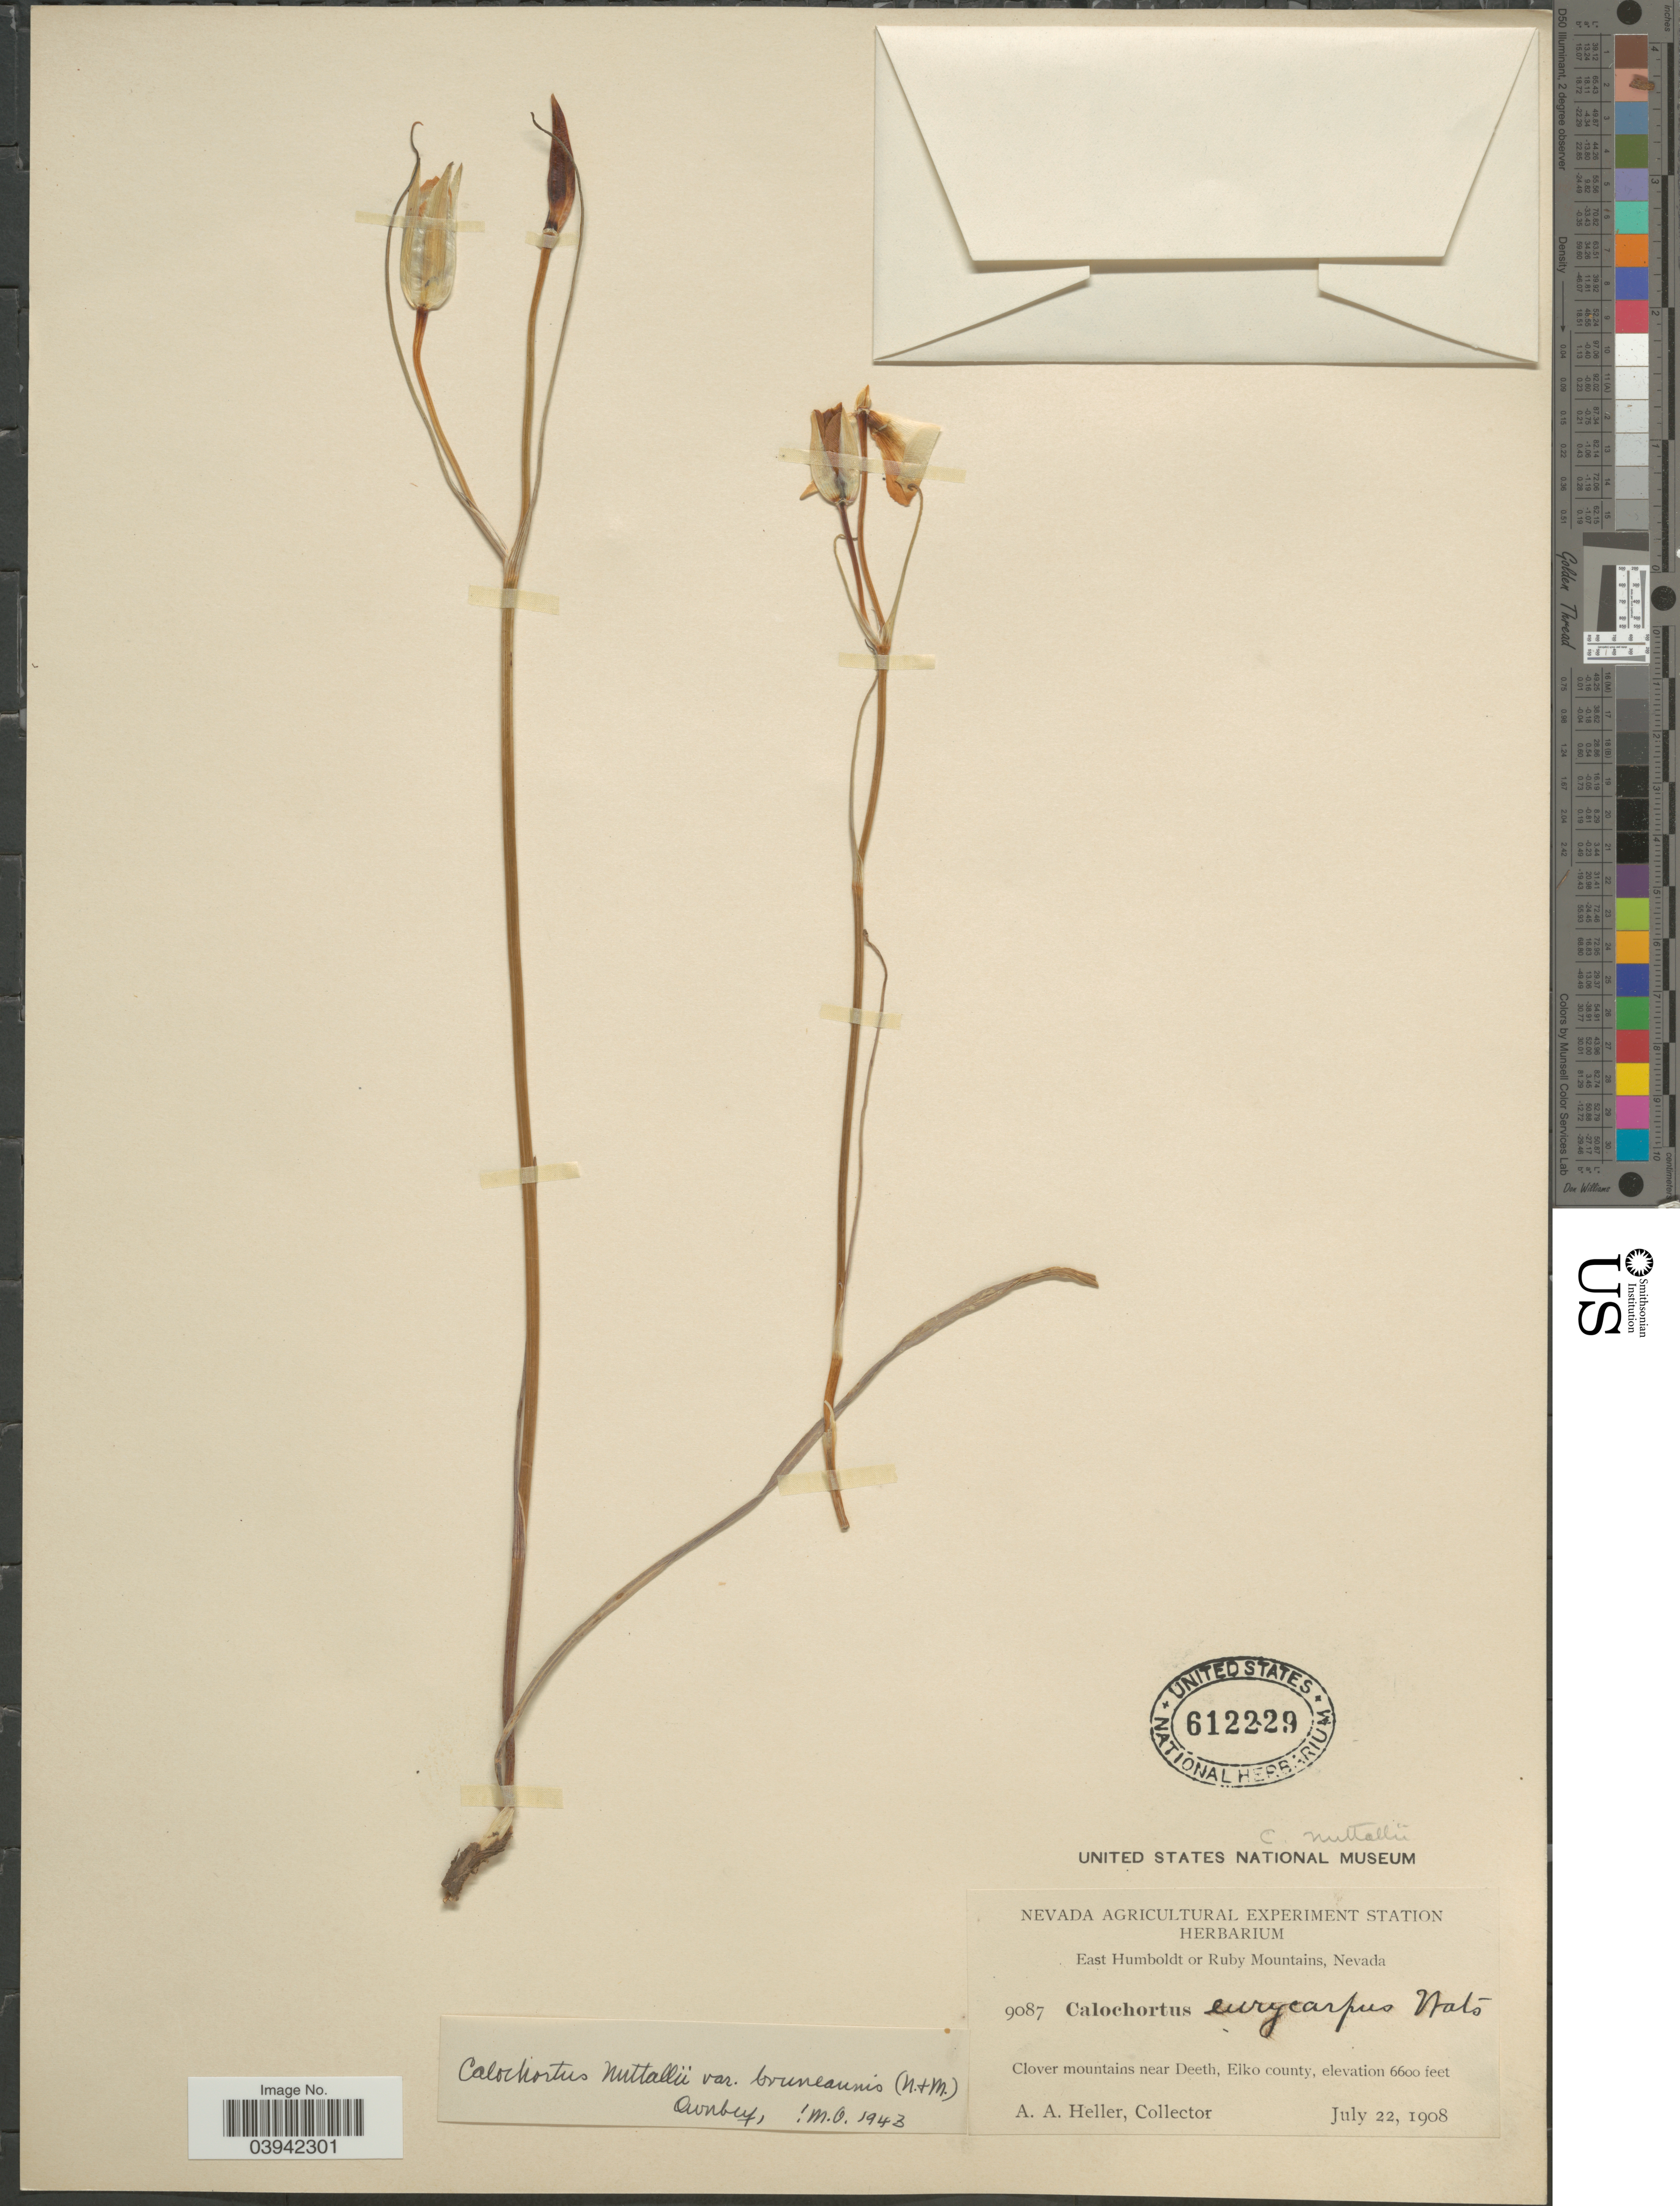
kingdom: Plantae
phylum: Tracheophyta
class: Liliopsida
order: Liliales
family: Liliaceae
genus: Calochortus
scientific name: Calochortus bruneaunis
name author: A. Nelson & J.F. Macbr.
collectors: A. A. Heller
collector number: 9087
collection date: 1908-07-22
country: United States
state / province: Nevada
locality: East Humboldt or Ruby Mountains. Clover mountains near Deeth, Elko county.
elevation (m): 2012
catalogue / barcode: US 612229